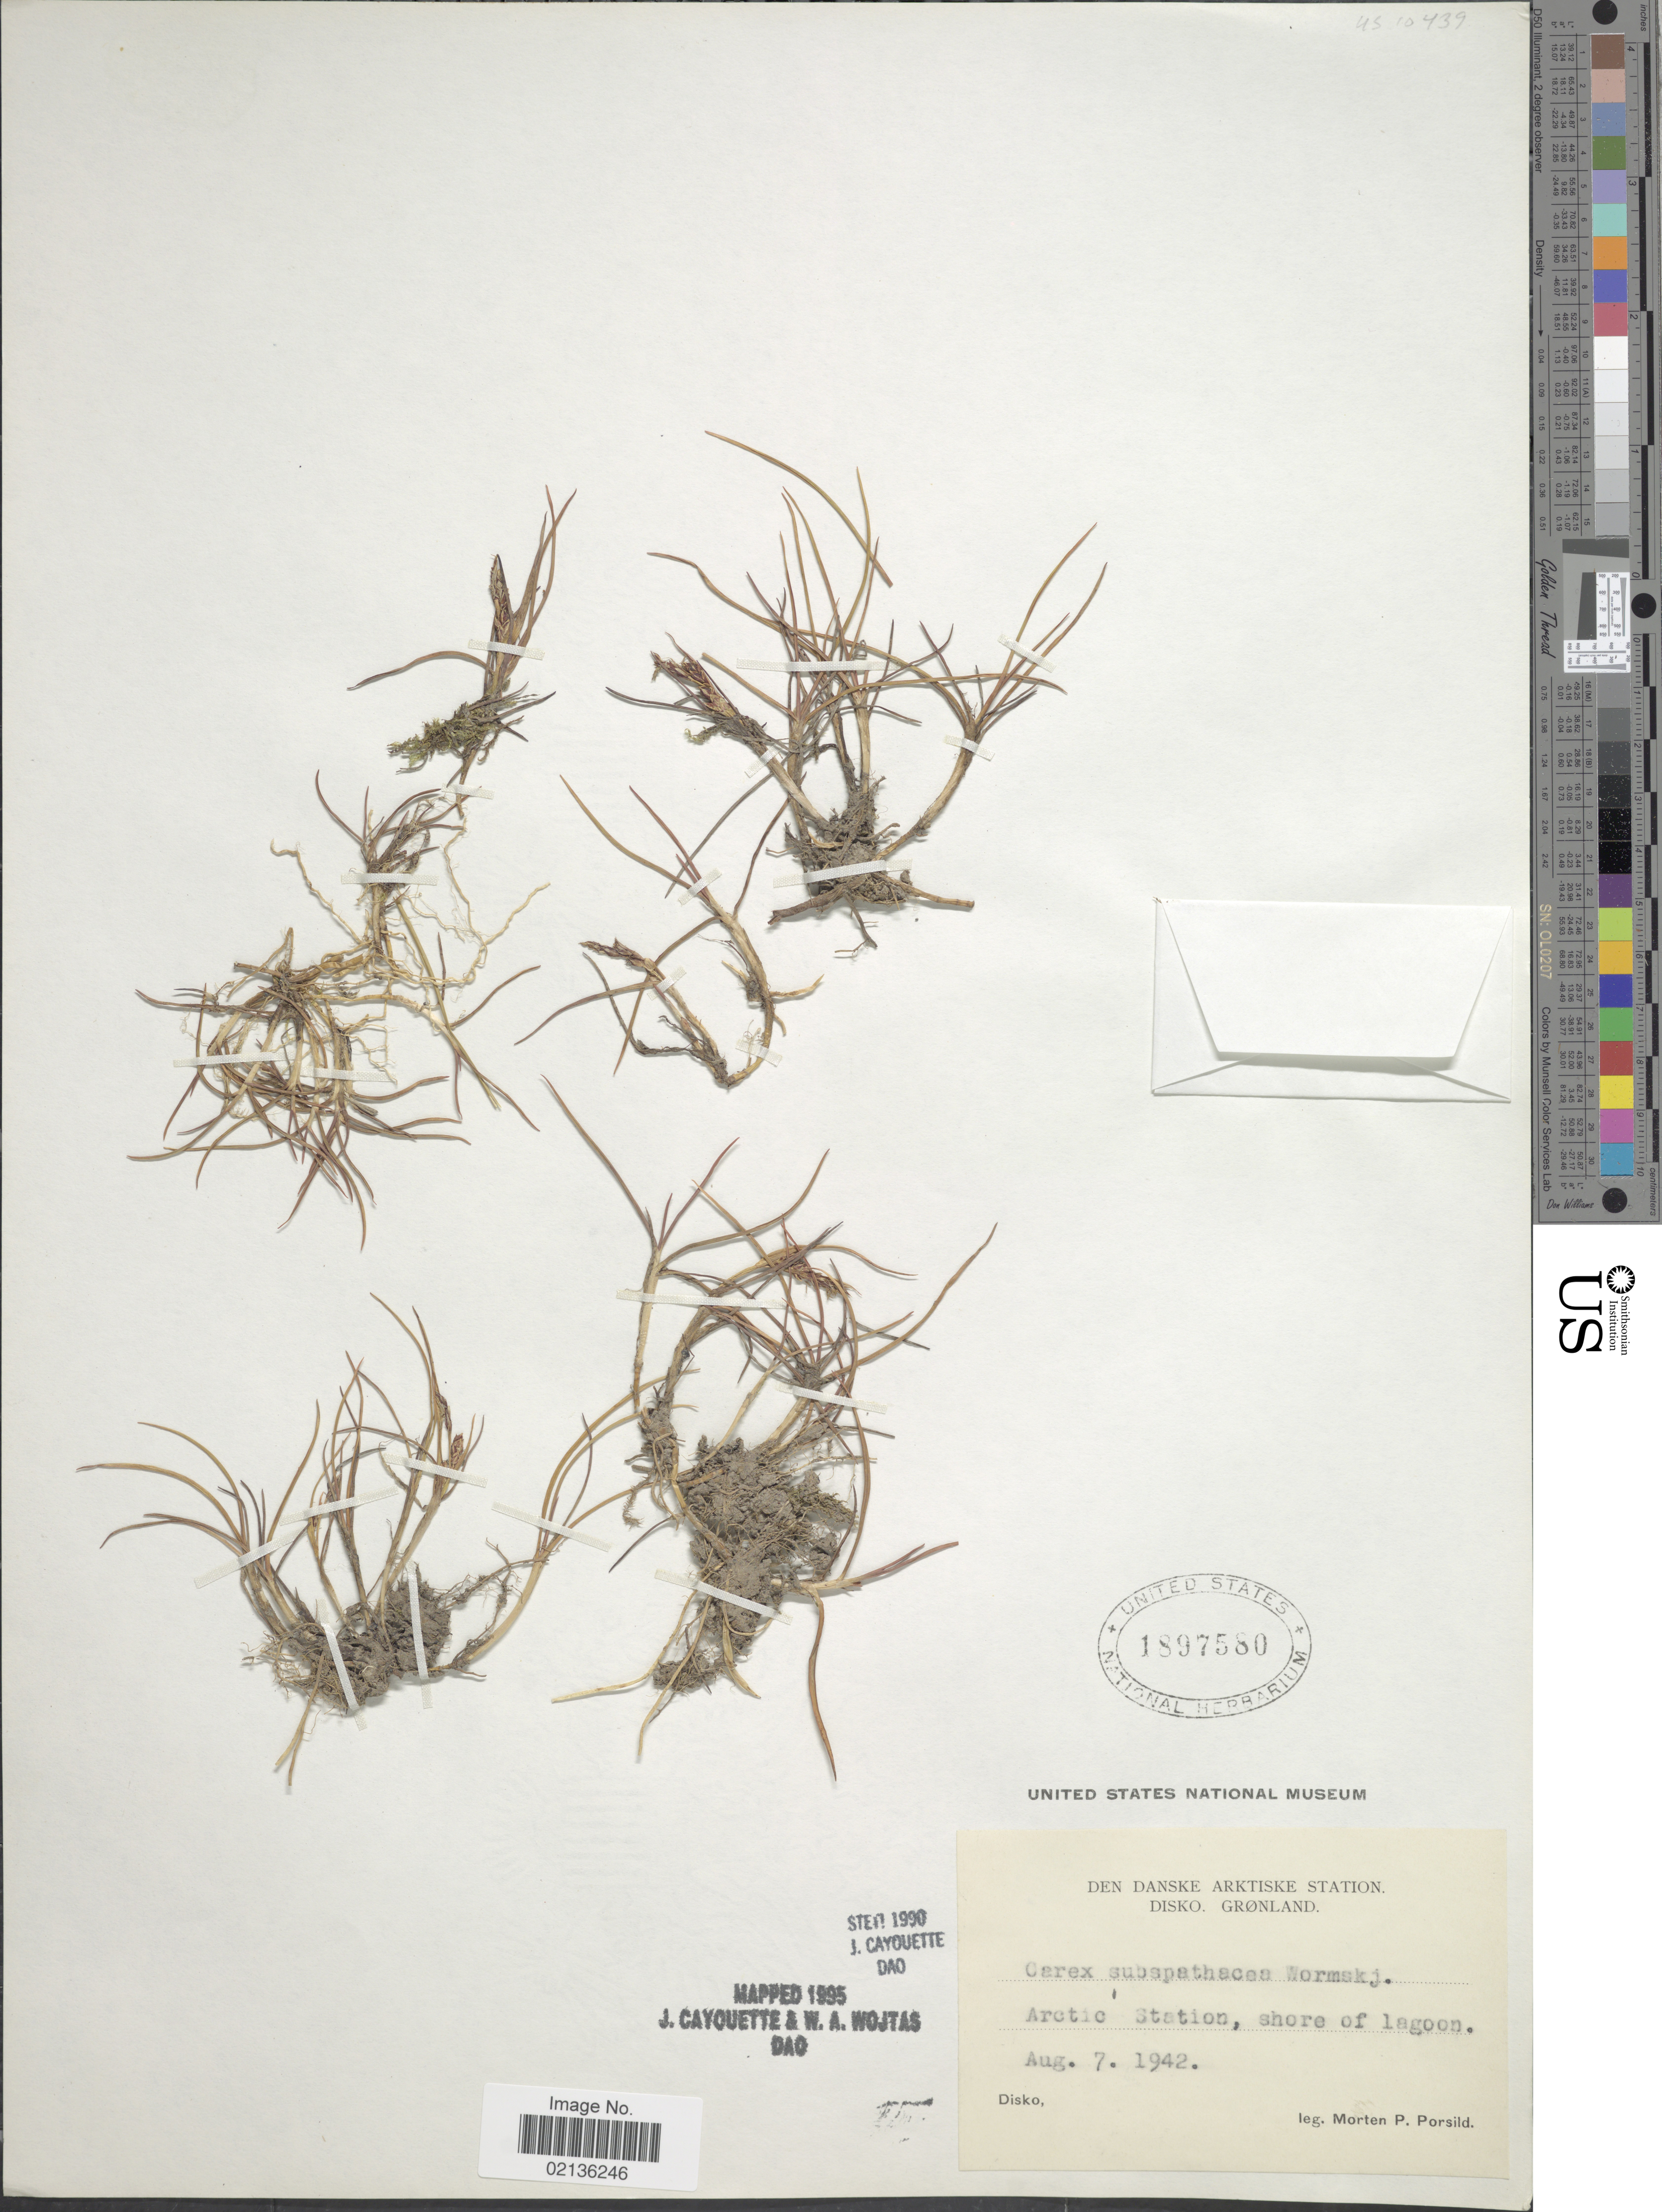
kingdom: Plantae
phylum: Tracheophyta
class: Liliopsida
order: Poales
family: Cyperaceae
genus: Carex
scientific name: Carex subspathacea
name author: Wormsk. ex Hornem.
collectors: M. P. Porsild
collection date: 1942-08-07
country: Greenland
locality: Den Danske Arktiske Station, Disko, Arctic Station, shore of lagoon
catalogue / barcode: US 1897580